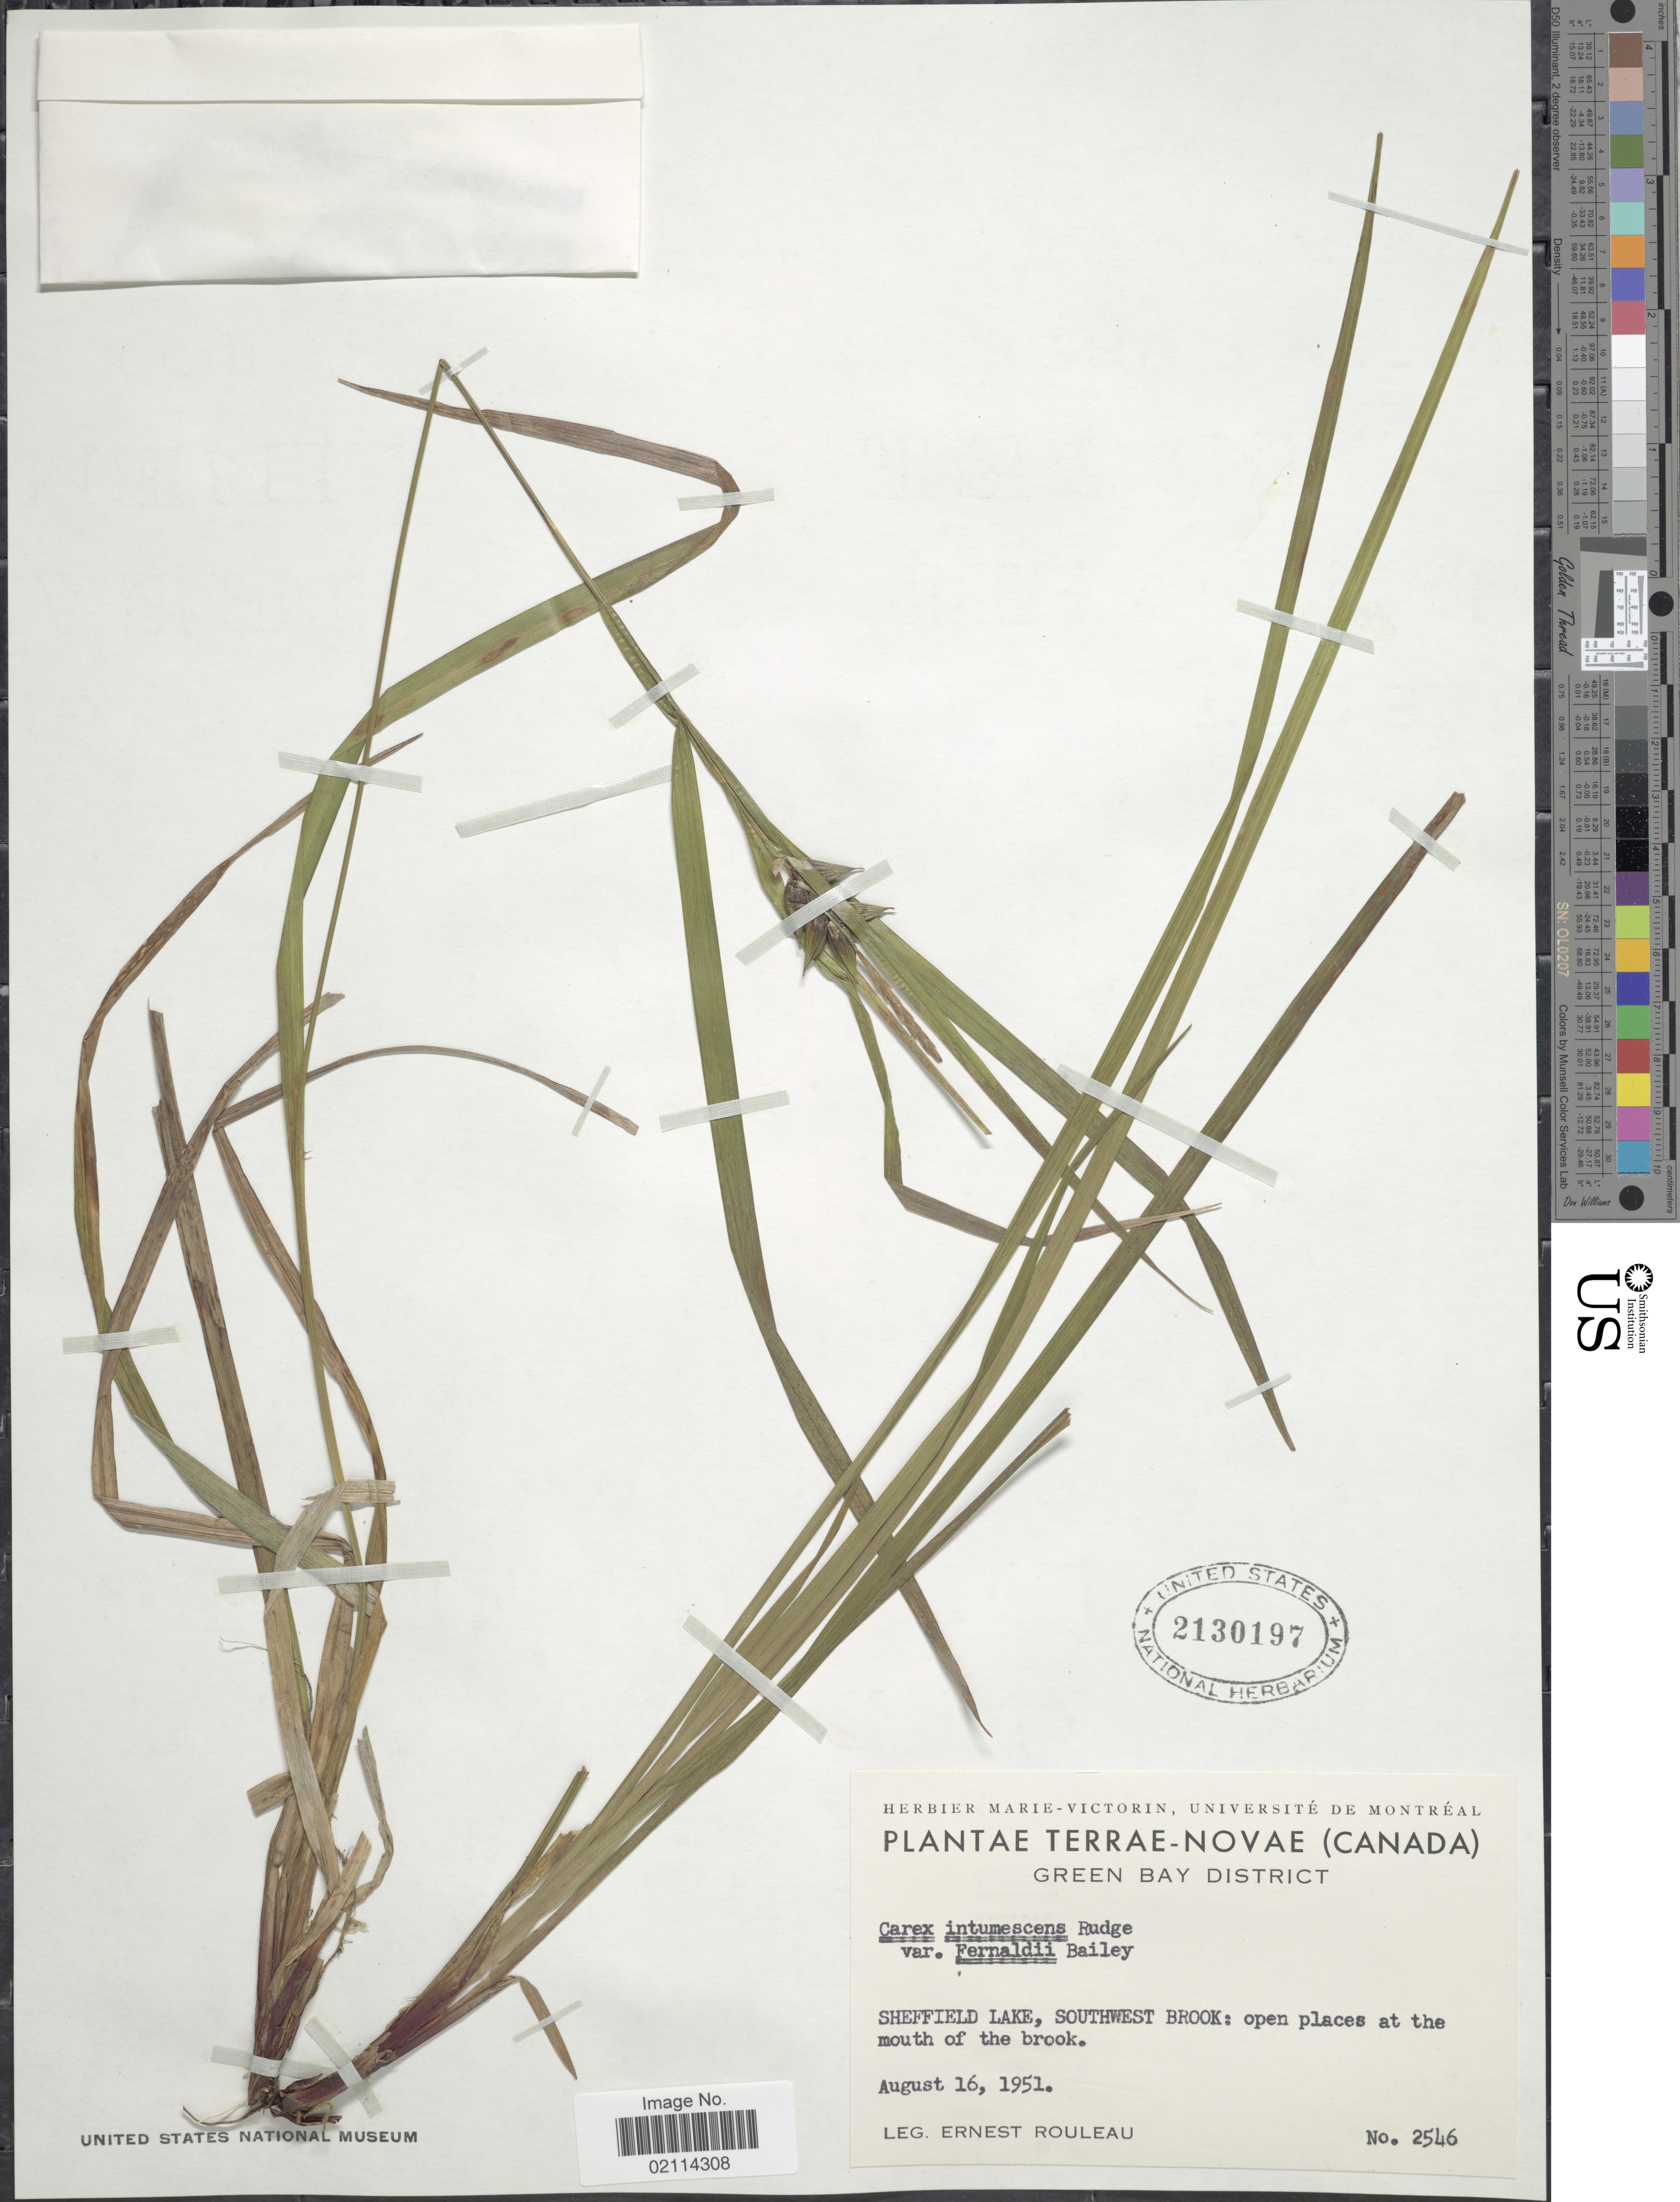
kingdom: Plantae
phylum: Tracheophyta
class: Liliopsida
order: Poales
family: Cyperaceae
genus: Carex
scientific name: Carex intumescens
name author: Rudge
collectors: E. Rouleau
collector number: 2546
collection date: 1951-08-16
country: Canada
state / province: Newfoundland and Labrador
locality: Terrae-Novae, Green Bay District, Sheffield Lake, southwest Brook: open places at the mouth of the brook.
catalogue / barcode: US 2130197